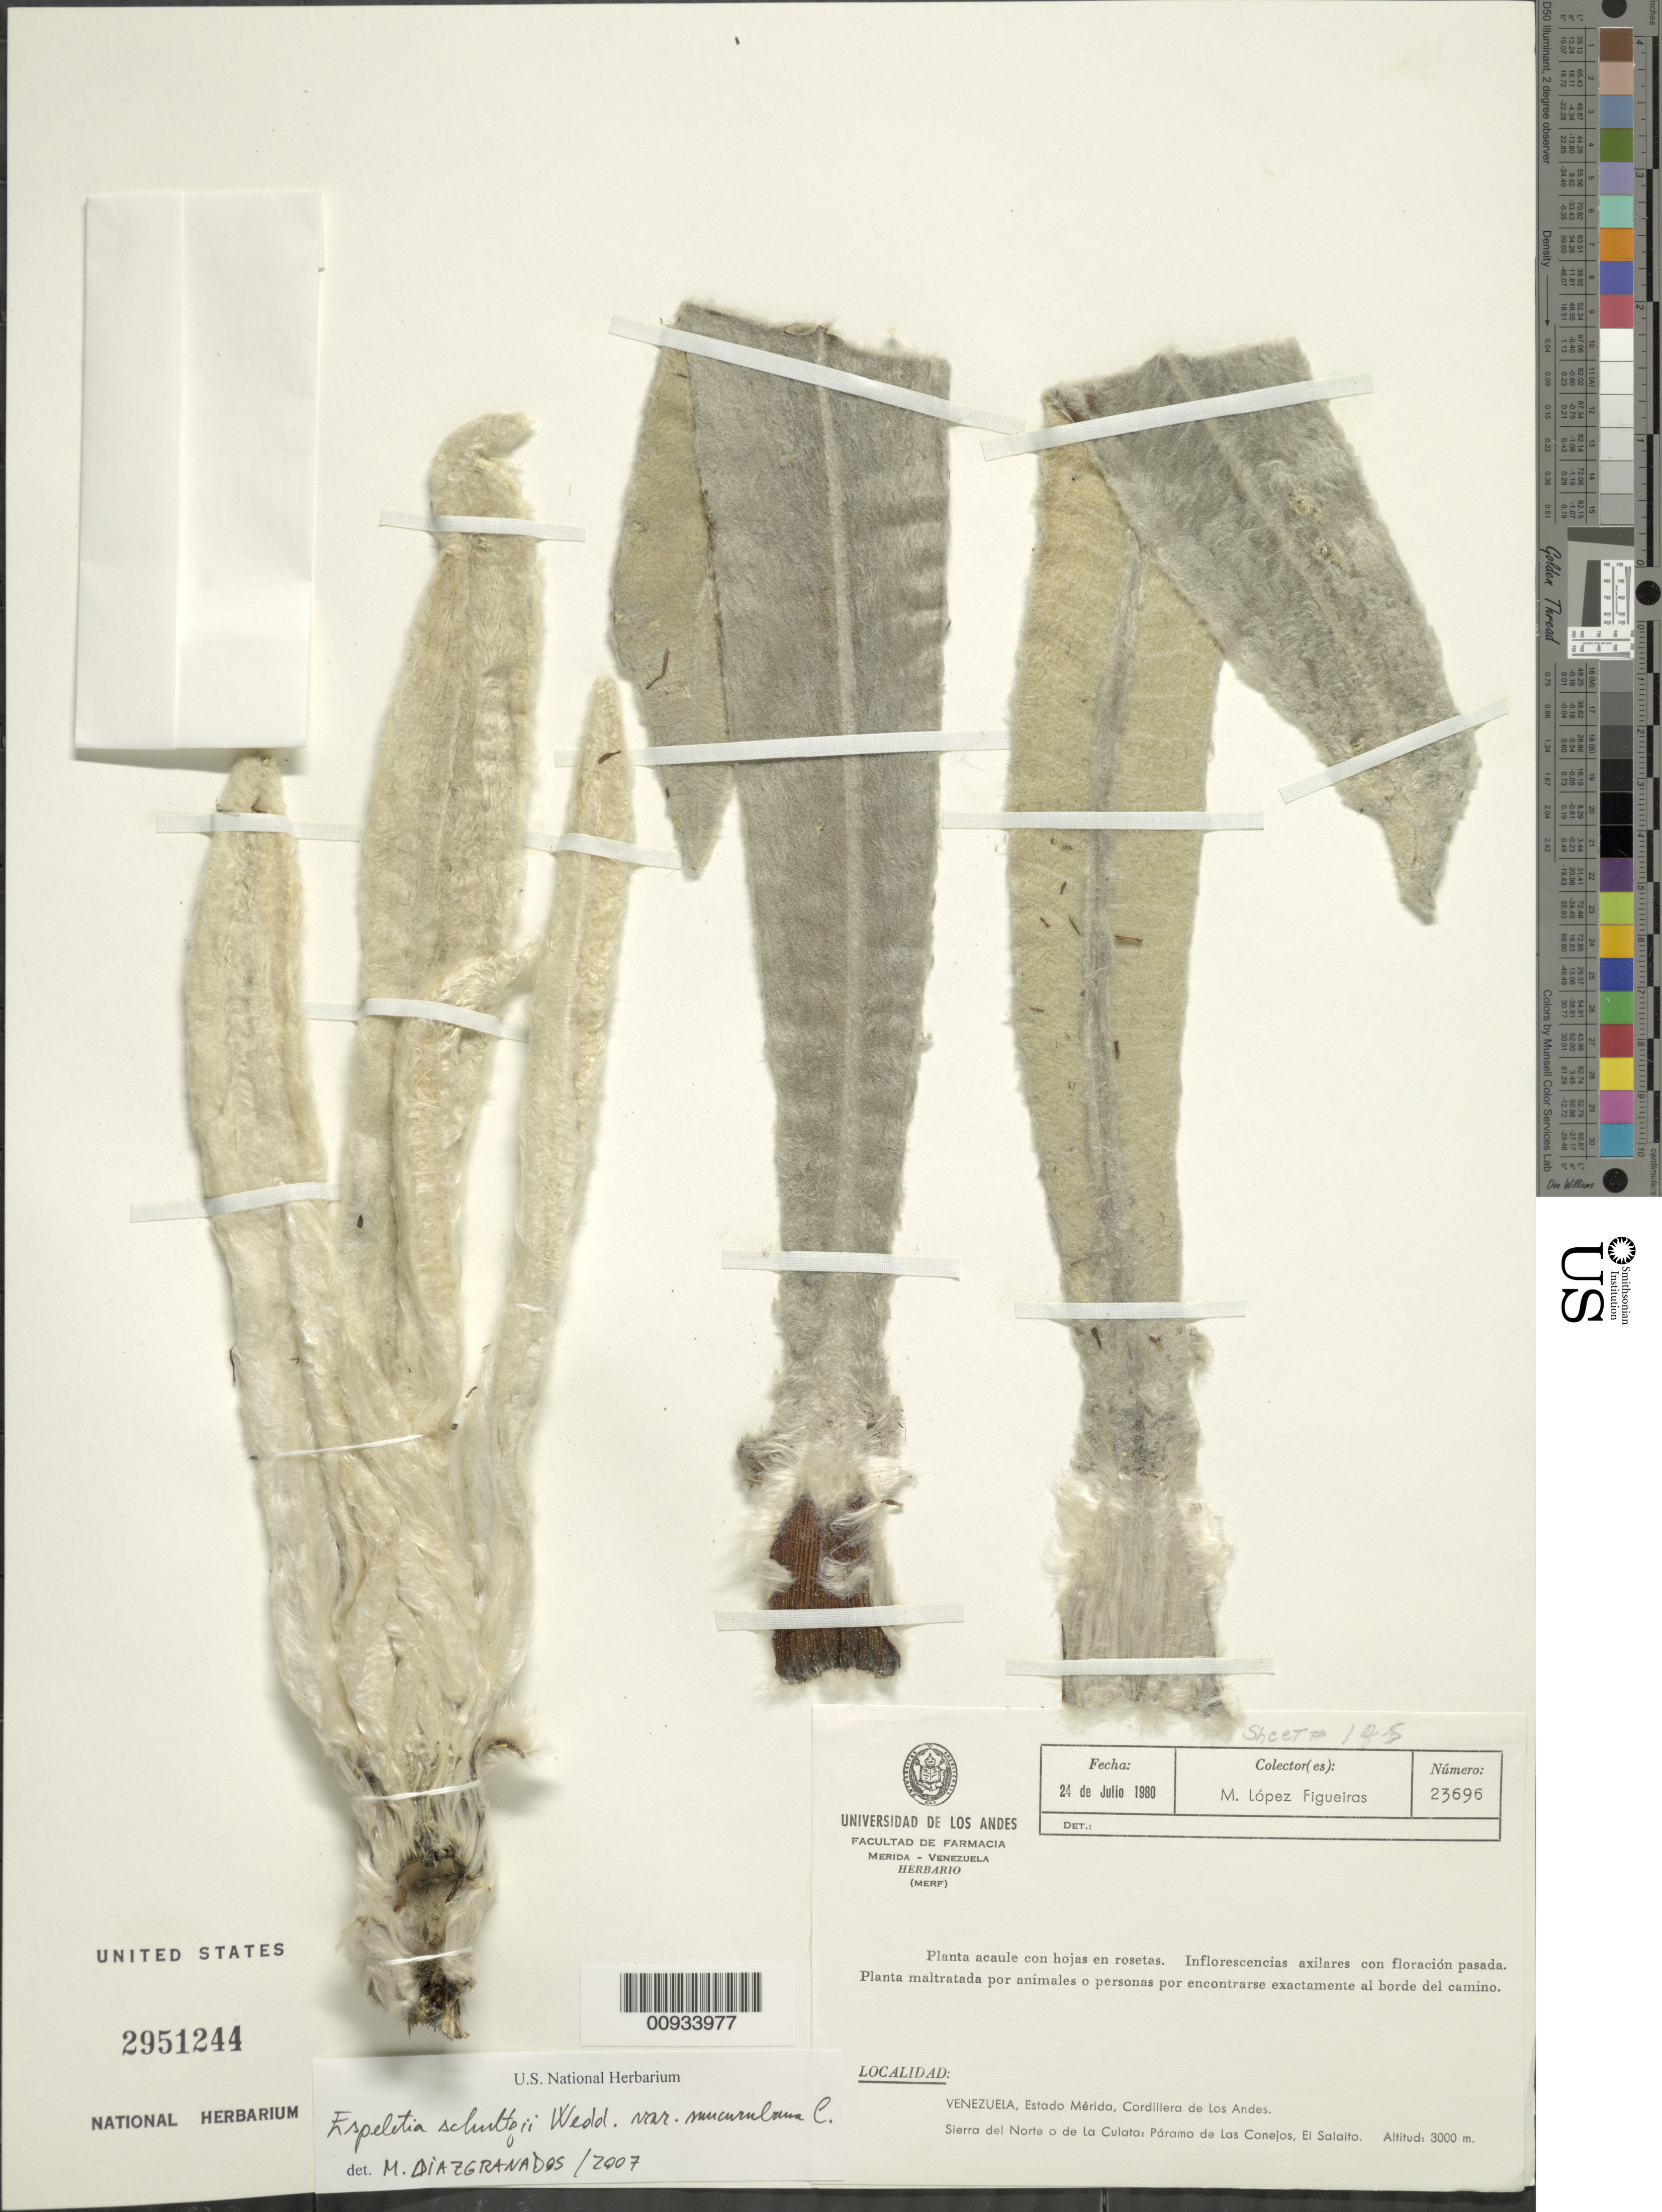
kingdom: Plantae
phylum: Tracheophyta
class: Magnoliopsida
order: Asterales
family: Asteraceae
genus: Espeletia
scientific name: Espeletia schultzii var. mucurubana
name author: Cuatrec.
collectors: M. López Figueiras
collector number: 23696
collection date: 1980-07-24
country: Venezuela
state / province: Mérida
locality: Cordillera de Los Andes, Sierra del Norte o de La Culata, Paramo de Las Conejos, El Salaito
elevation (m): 3000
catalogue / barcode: US 2951244